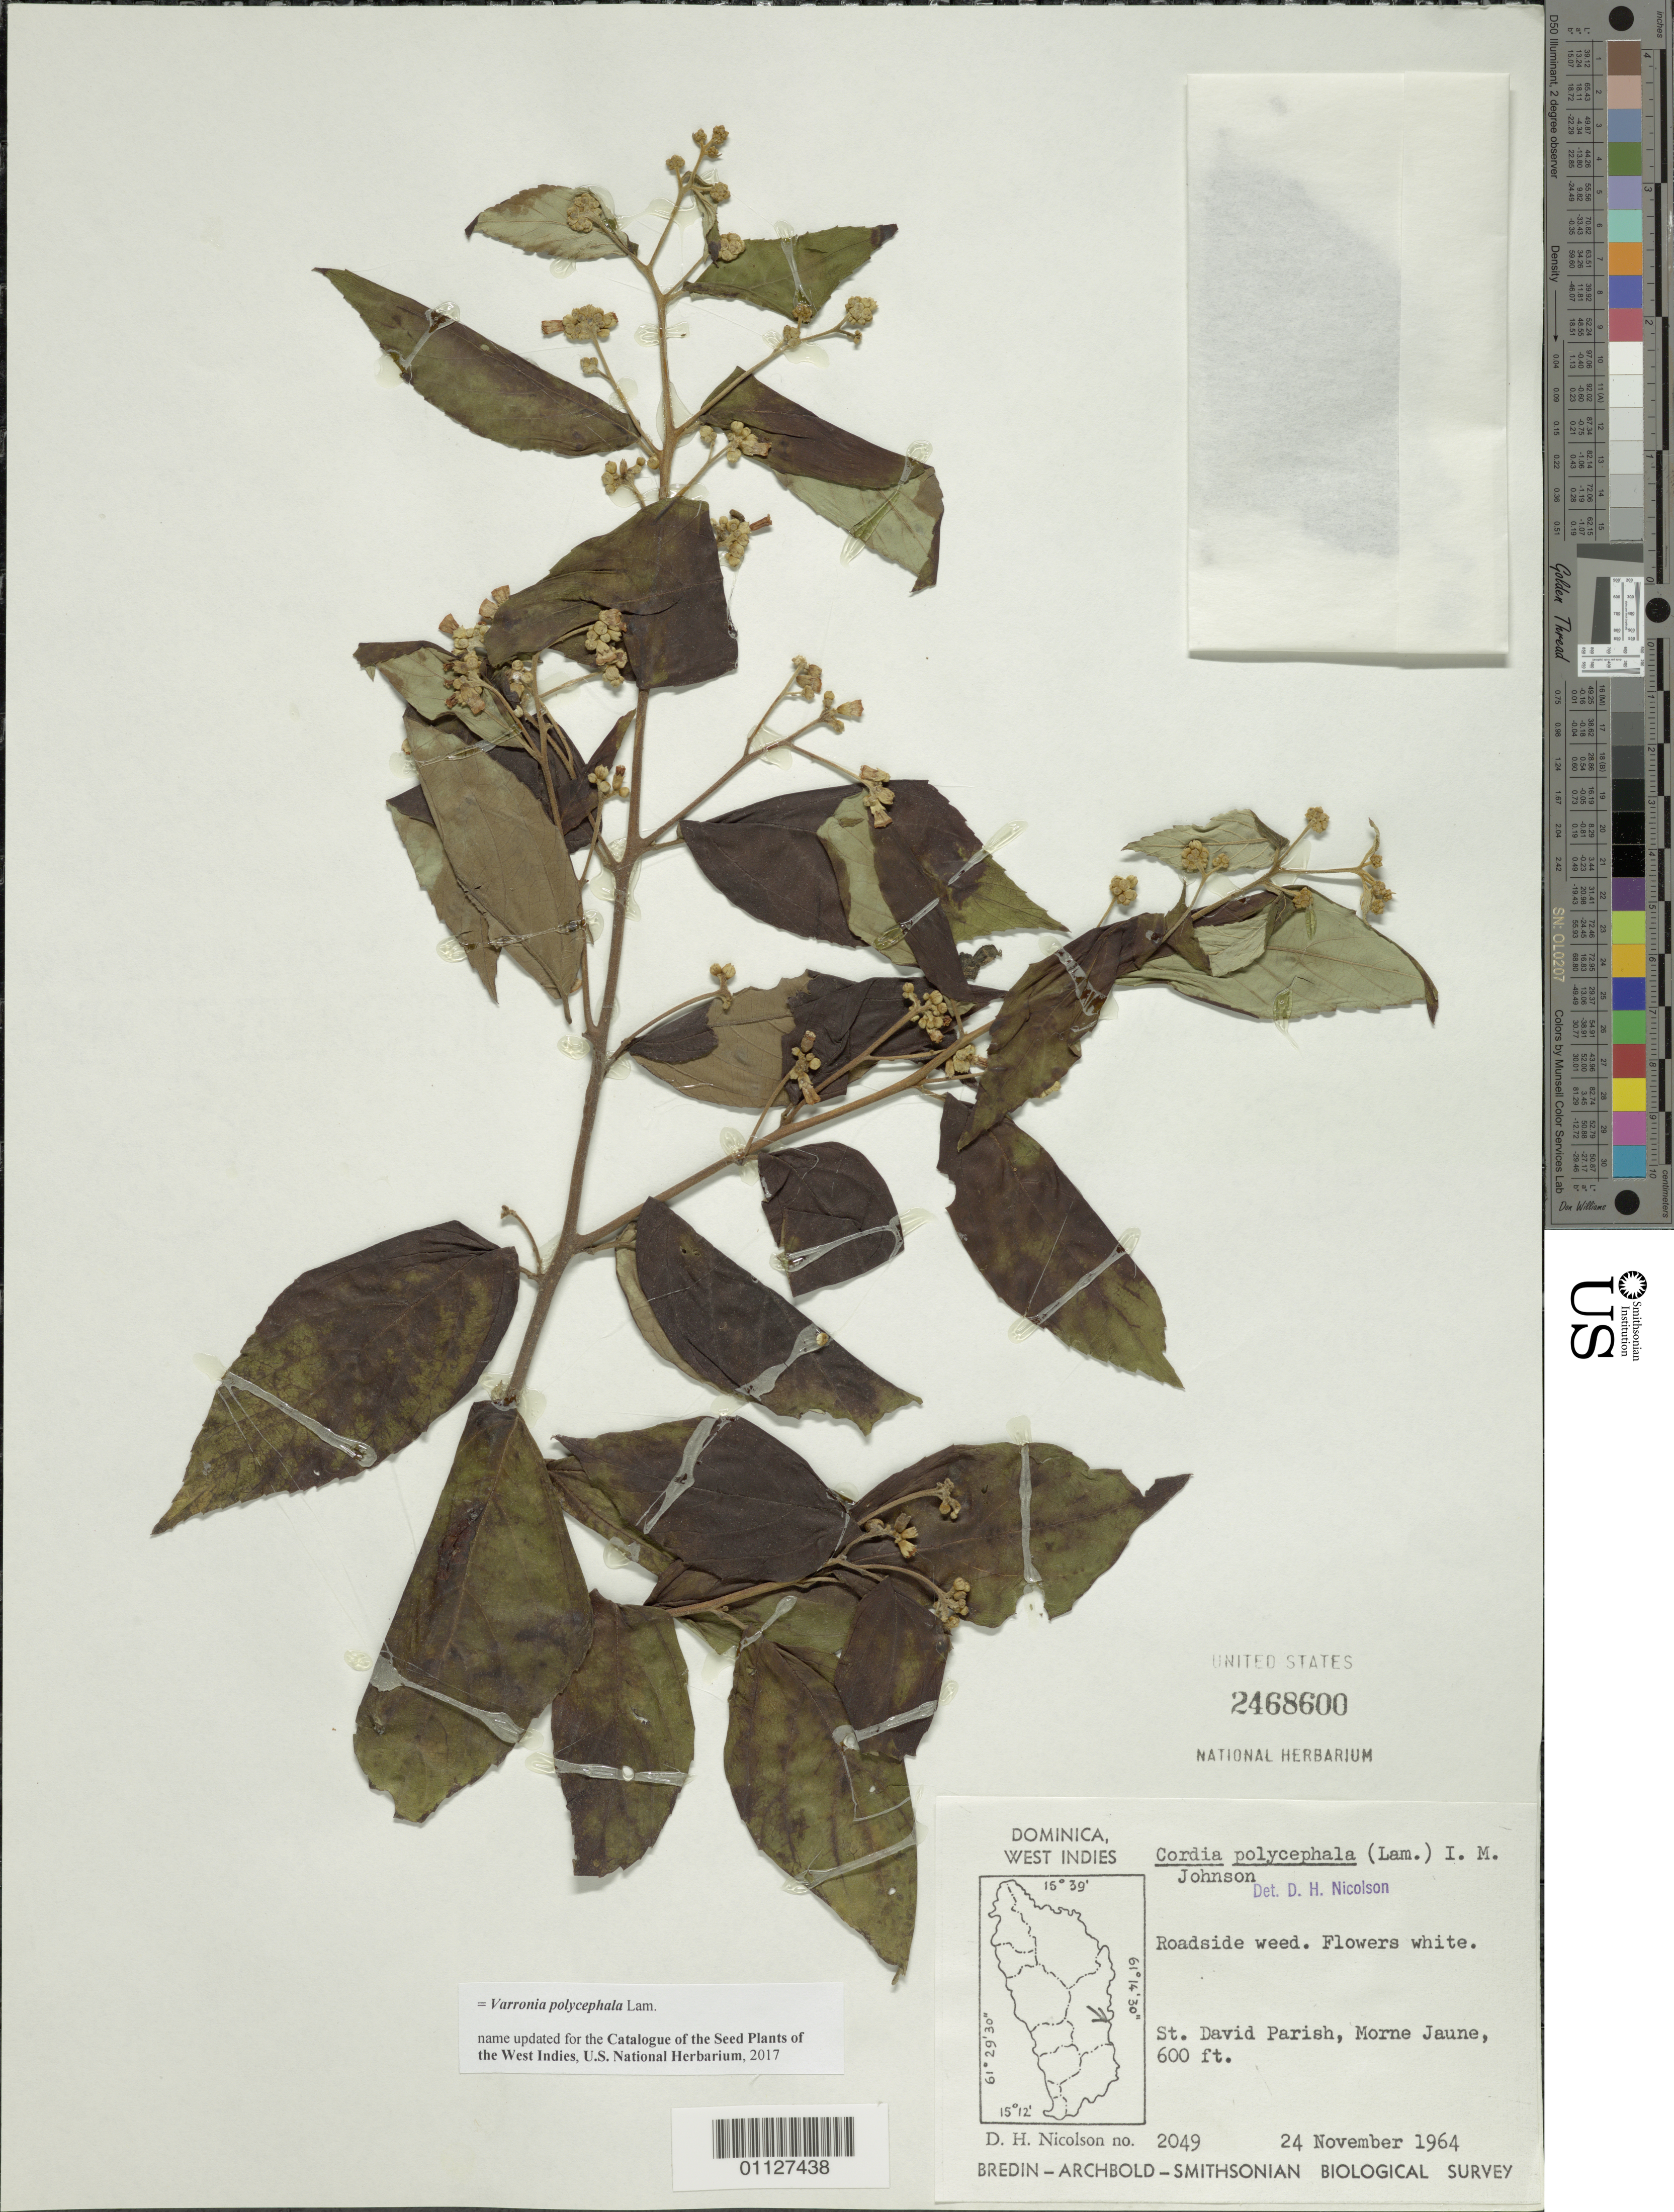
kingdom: Plantae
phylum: Tracheophyta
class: Magnoliopsida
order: Boraginales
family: Cordiaceae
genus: Varronia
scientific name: Varronia polycephala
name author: Lam.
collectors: D. H. Nicolson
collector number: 2049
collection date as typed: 24 Nov 1964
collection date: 1964-11-24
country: Dominica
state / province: St. David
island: Dominica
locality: Morne Jaune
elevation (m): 183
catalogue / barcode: US 2468600